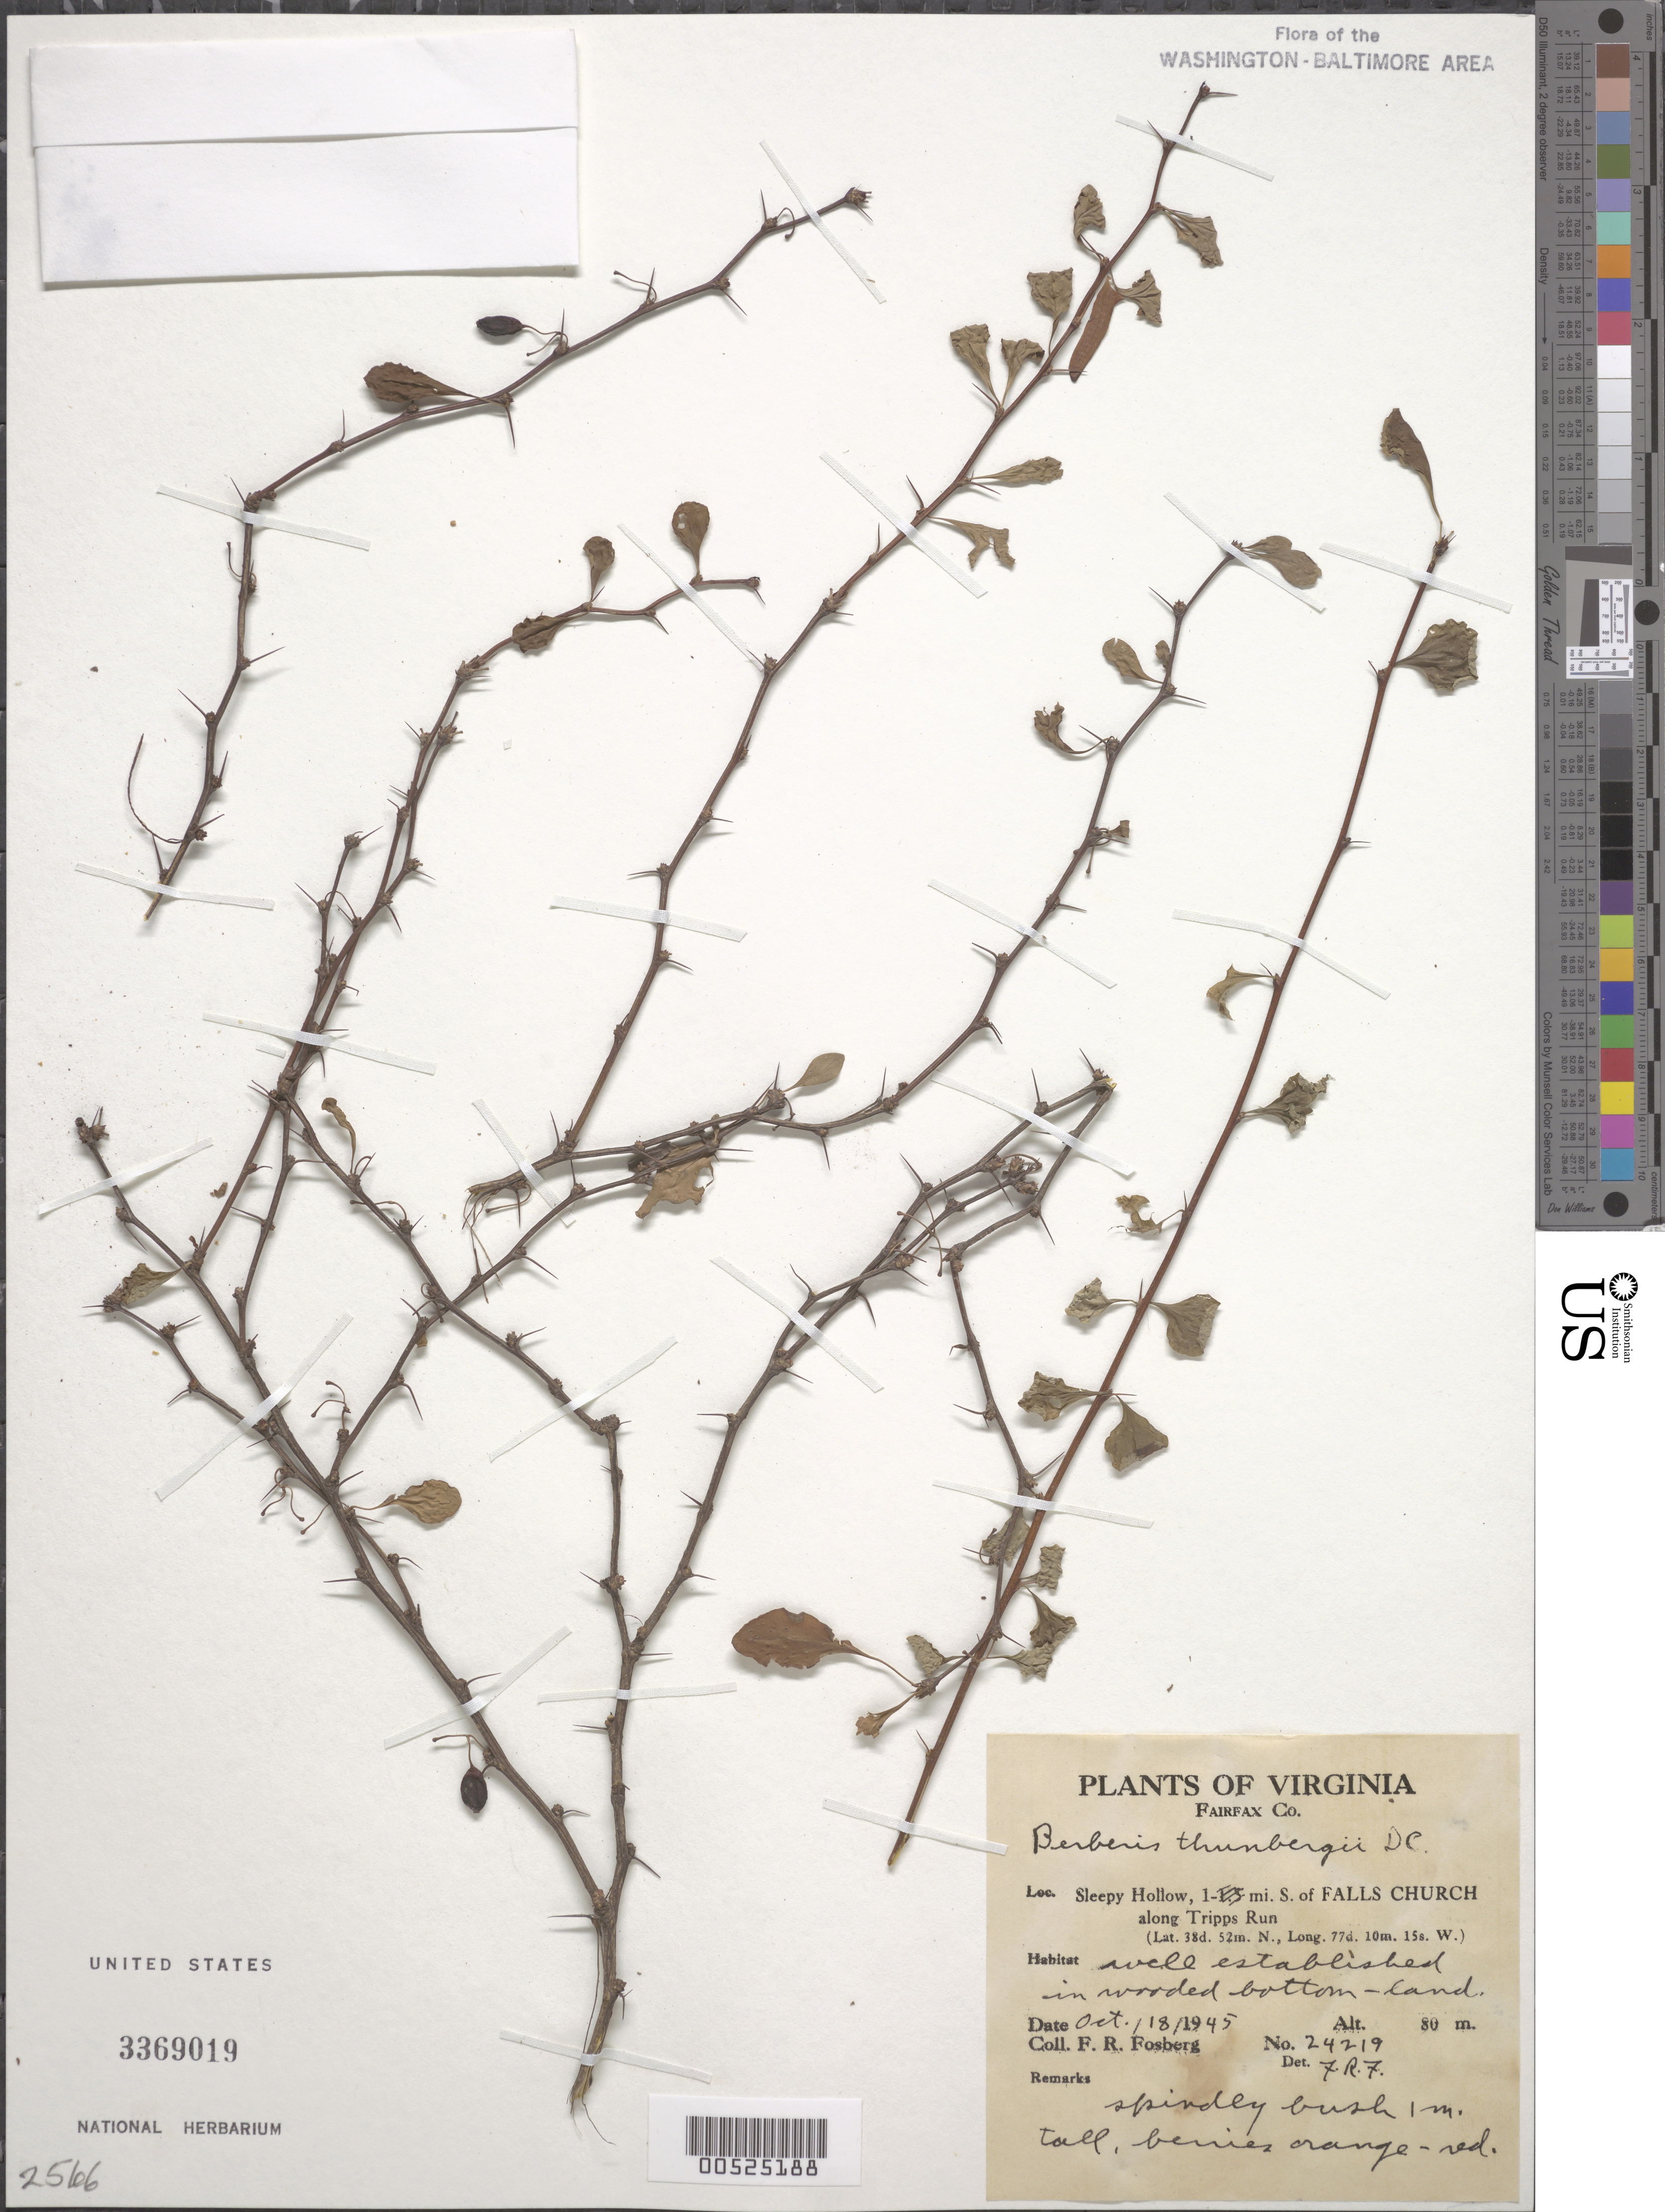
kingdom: Plantae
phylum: Tracheophyta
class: Magnoliopsida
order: Ranunculales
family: Berberidaceae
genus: Berberis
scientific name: Berberis thunbergii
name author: DC.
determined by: Fosberg, F. R.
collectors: F. R. Fosberg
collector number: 24219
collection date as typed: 18 Oct 1945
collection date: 1945-10-18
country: United States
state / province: Virginia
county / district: Fairfax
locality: Sleepy Hollow, 1 mi. S of Falls Church along Tripps Run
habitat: Well established in wooded bottomland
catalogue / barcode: US 3369019